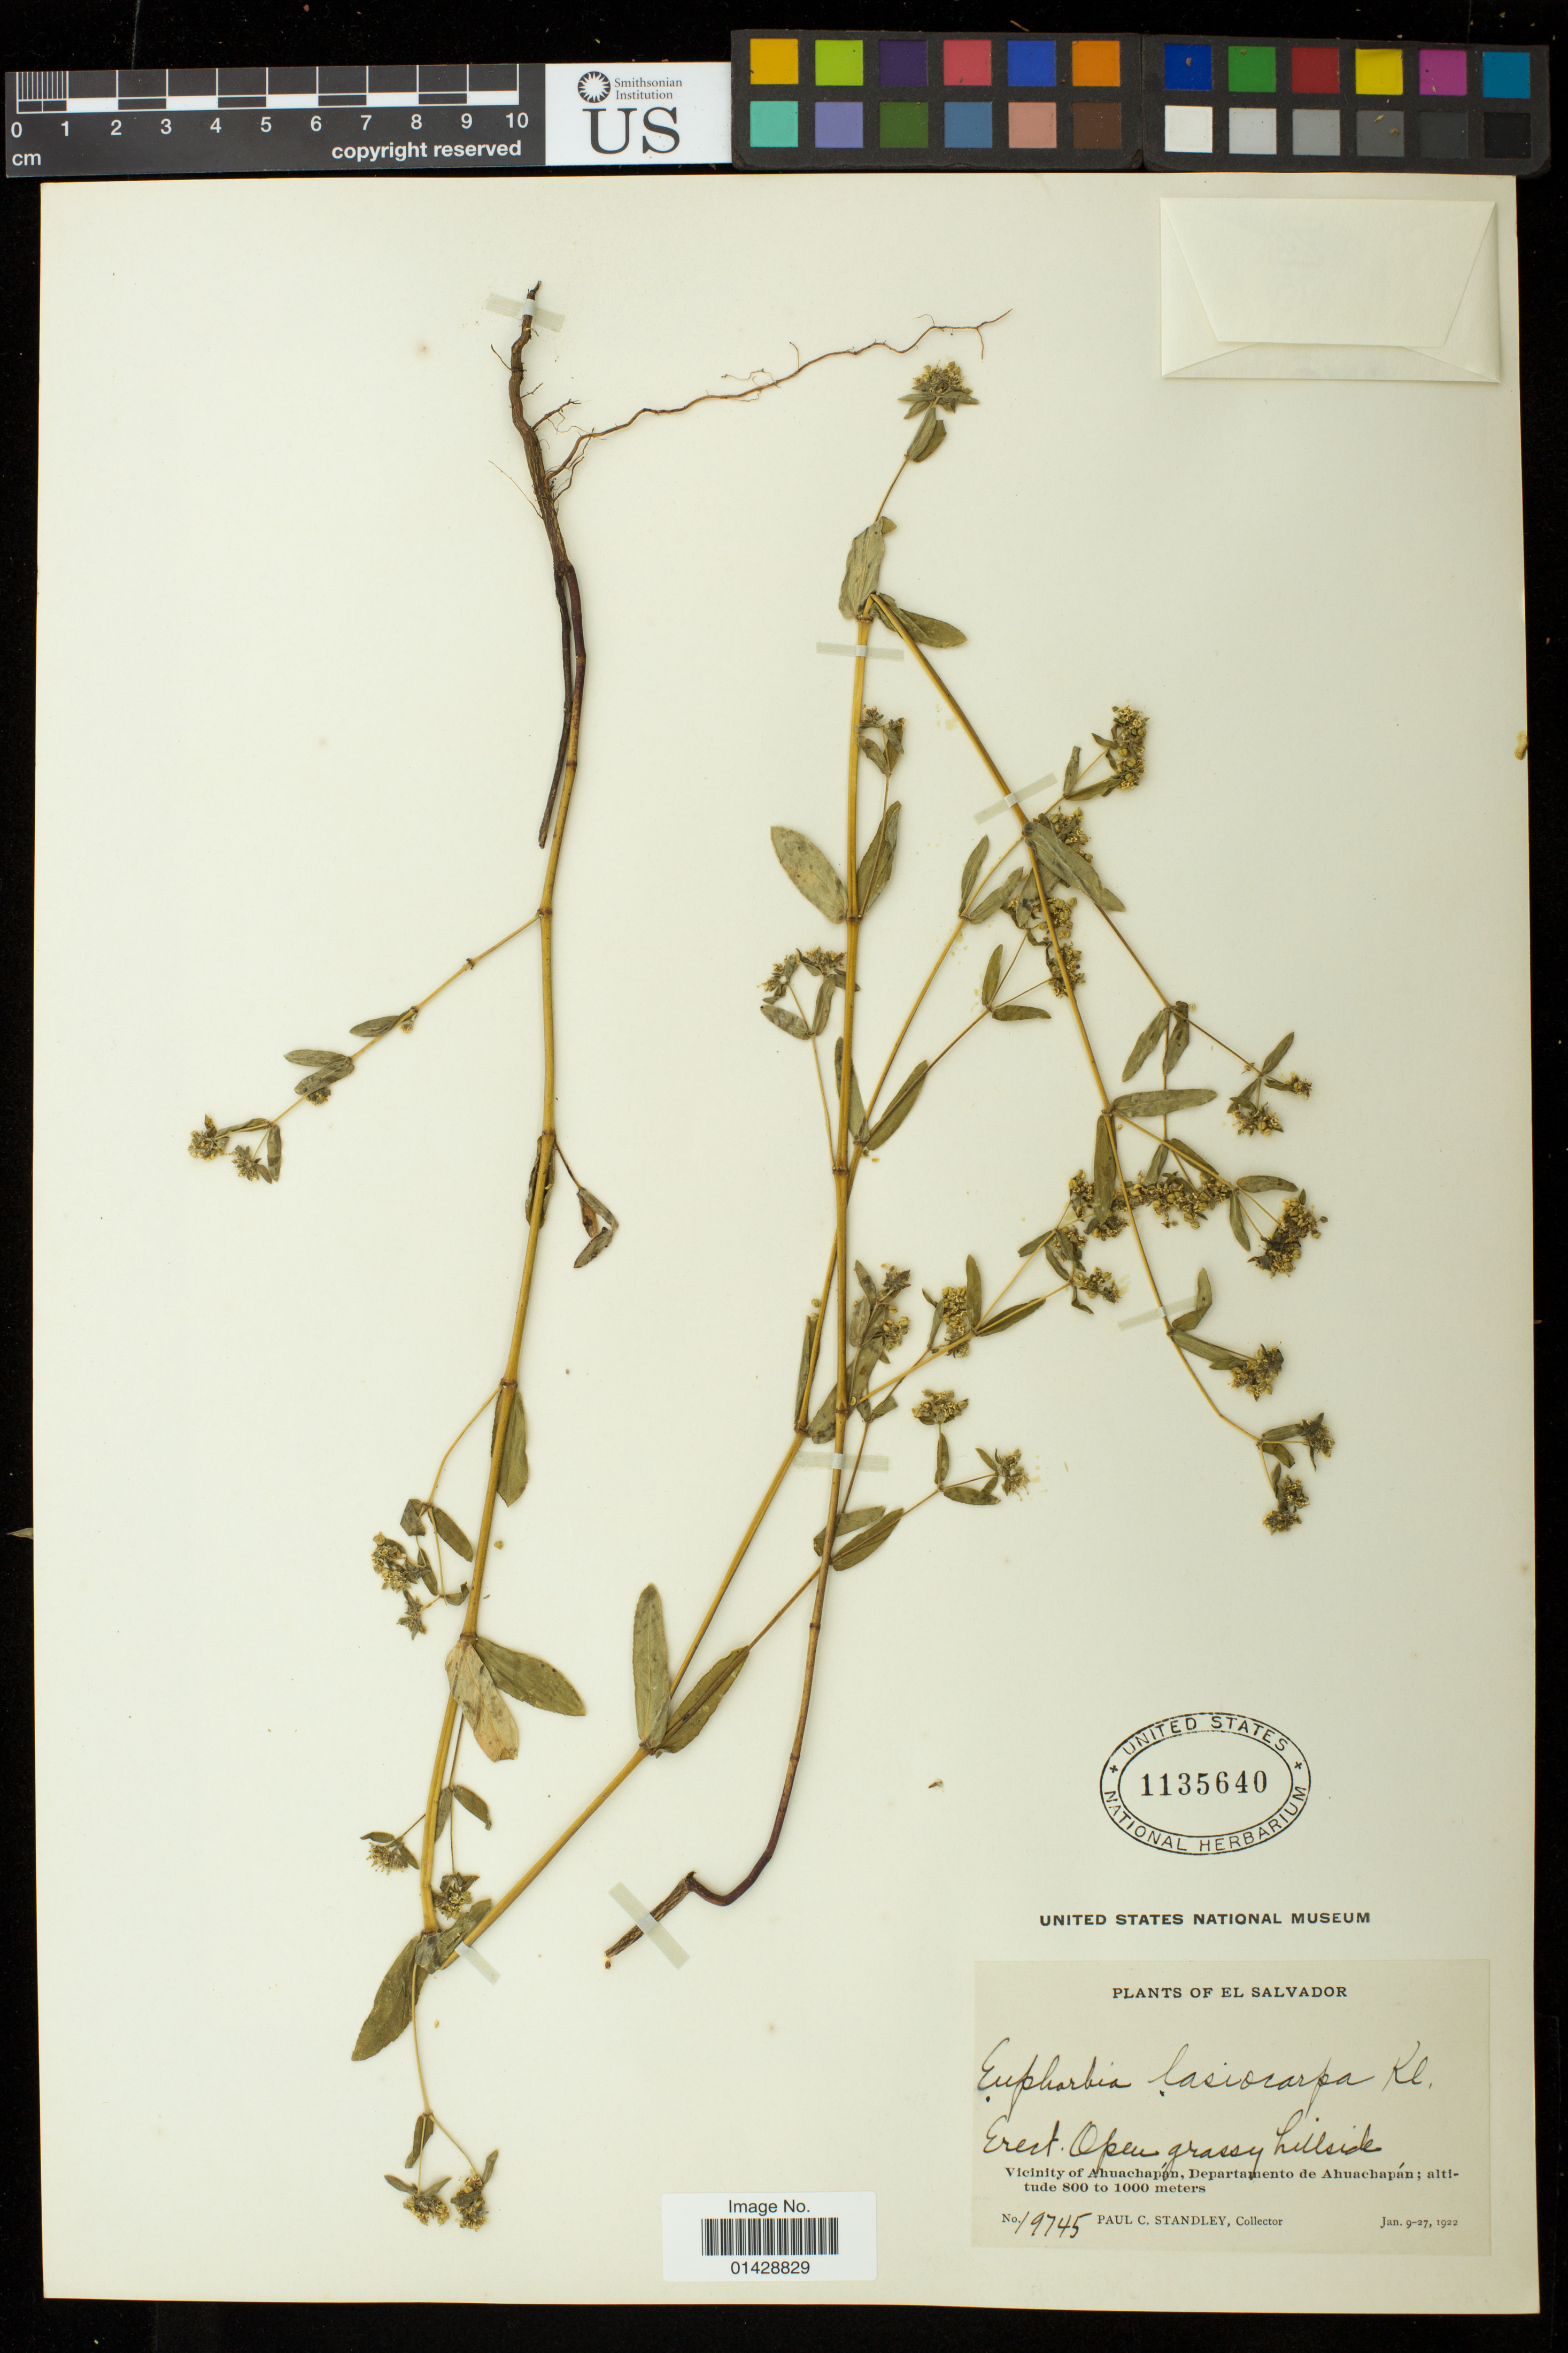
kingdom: Plantae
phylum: Tracheophyta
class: Magnoliopsida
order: Malpighiales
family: Euphorbiaceae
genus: Euphorbia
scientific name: Euphorbia lasiocarpa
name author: Klotzsch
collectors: P. C. Standley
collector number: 19745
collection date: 1922-01-09/1922-01-27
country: El Salvador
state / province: Ahuachapan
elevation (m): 800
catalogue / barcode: US 1135640